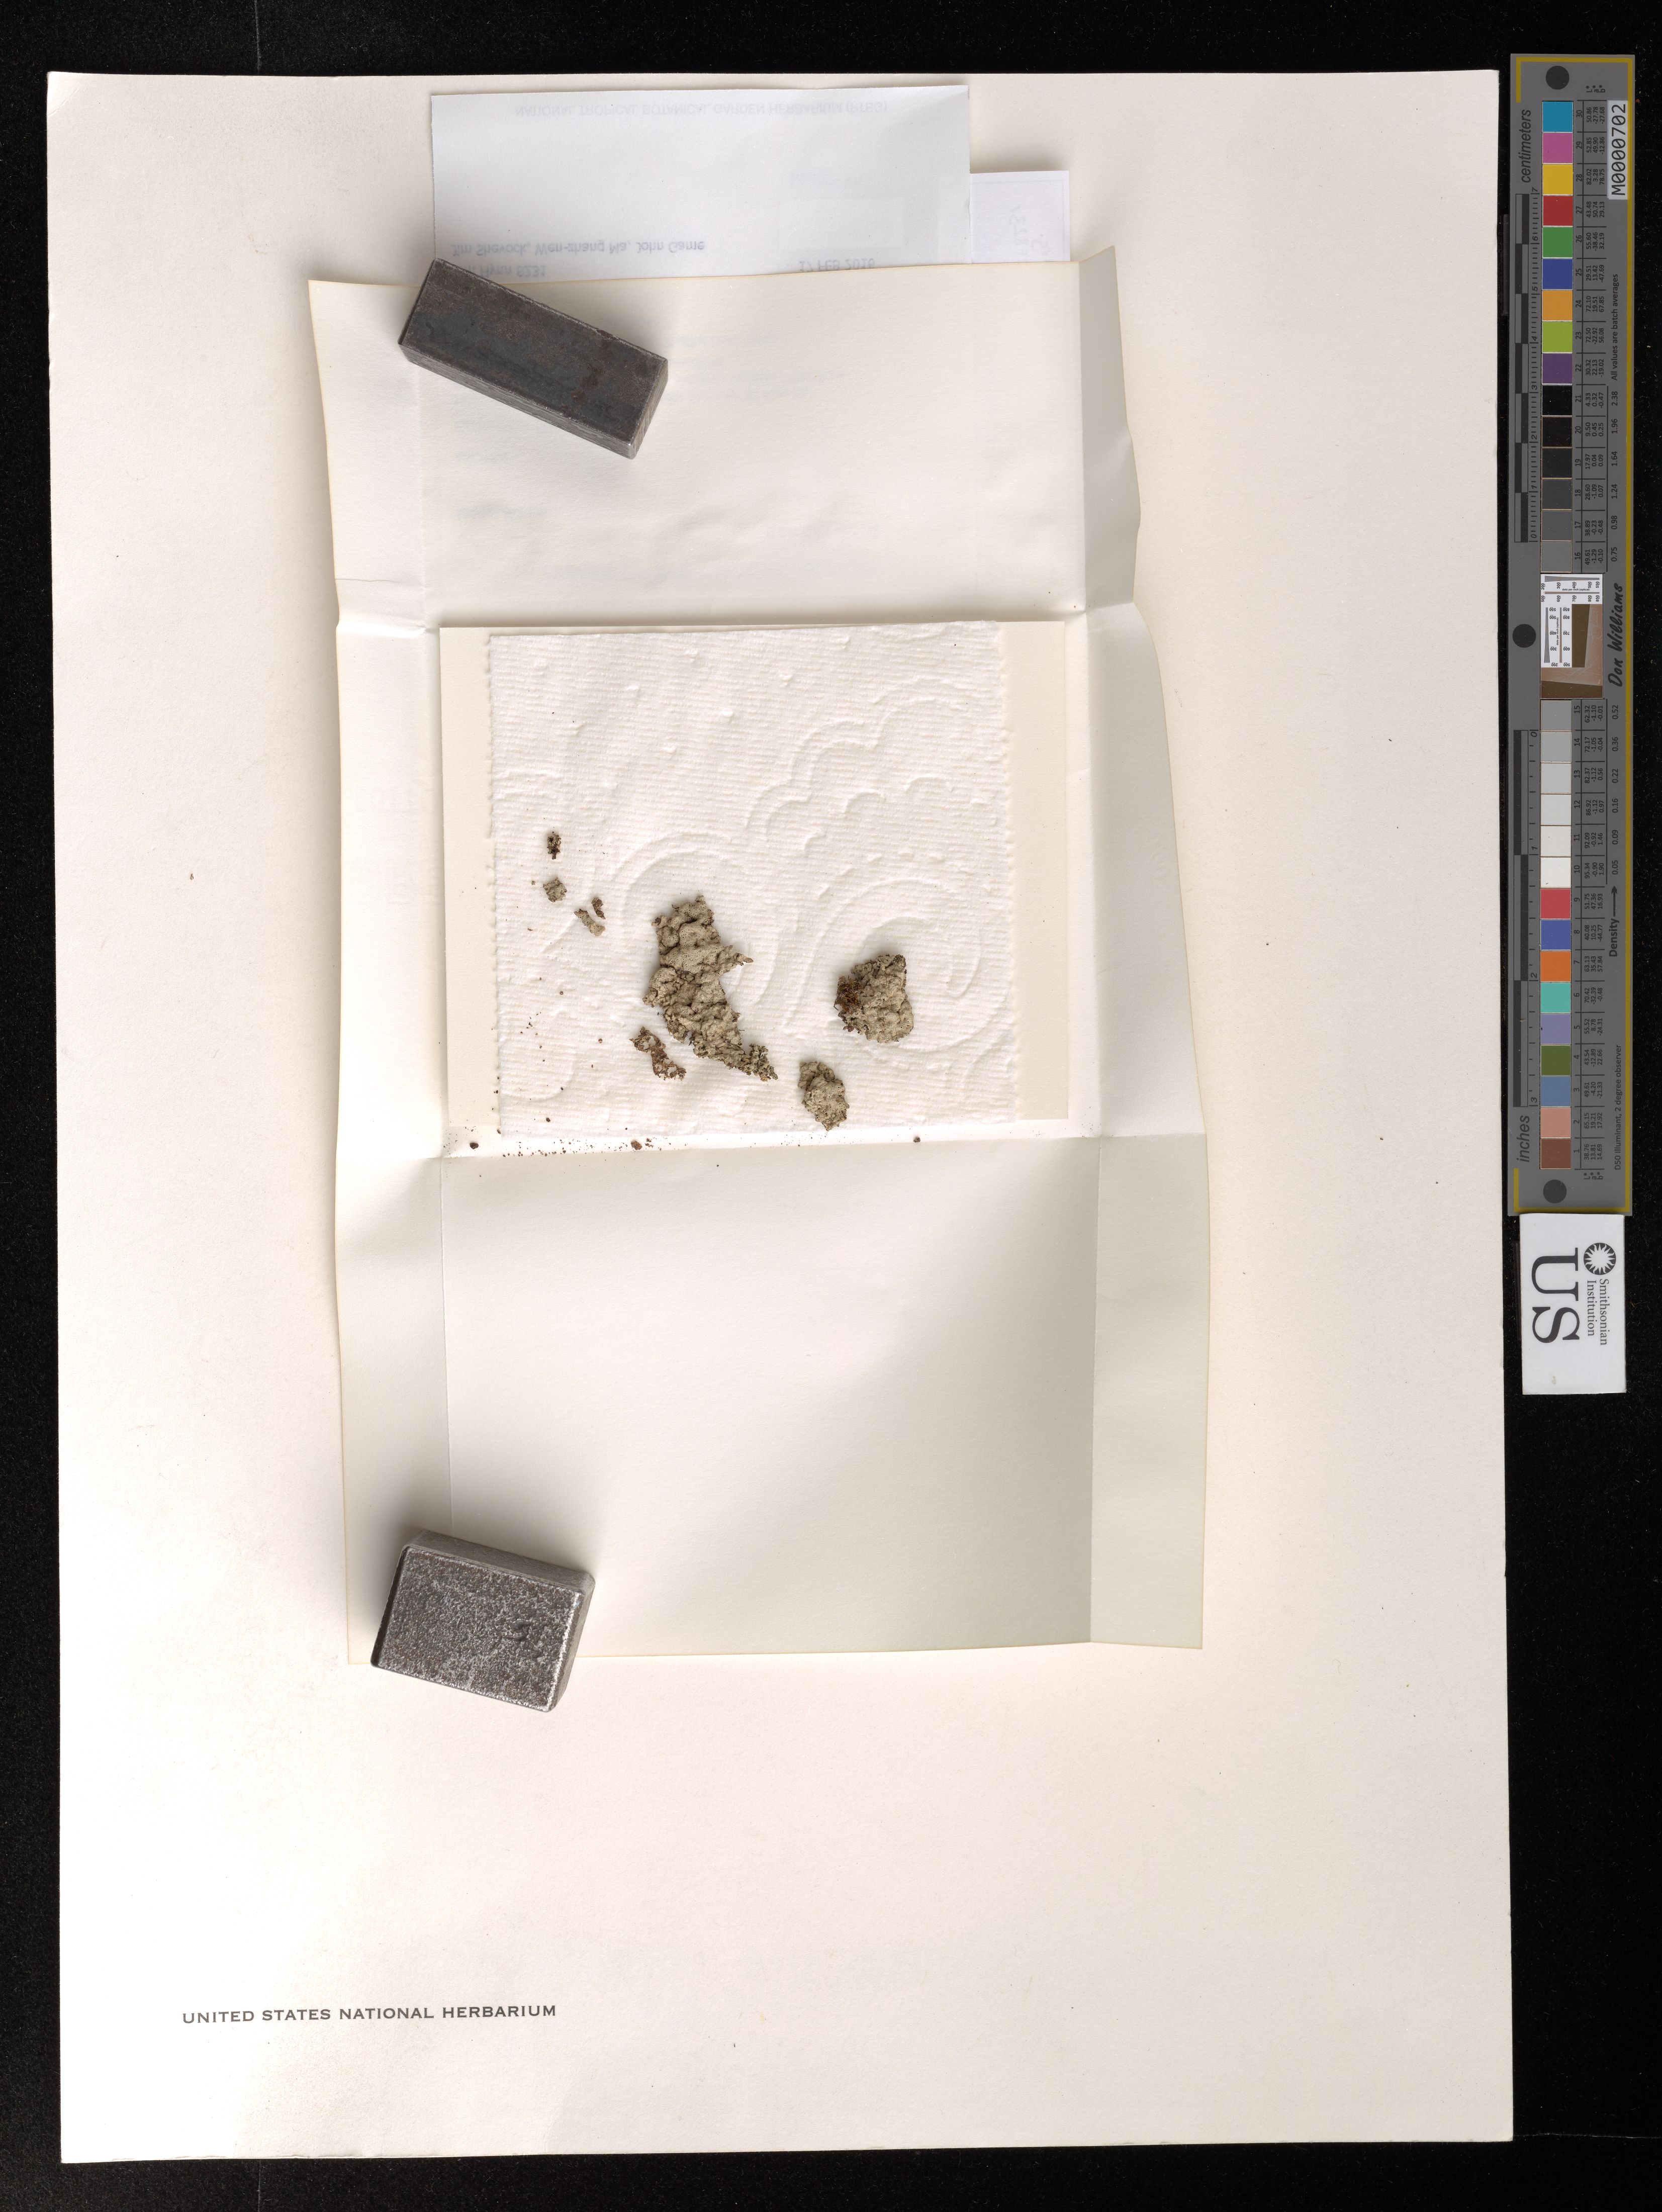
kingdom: Fungi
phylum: Ascomycota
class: Lecanoromycetes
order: Ostropales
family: Graphidaceae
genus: Leptotrema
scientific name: Leptotrema wrightii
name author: (Tuck.) Müll. Arg.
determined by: Smith, C. W.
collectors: T. W. Flynn, J. R. Shevock, W. Ma & J. Game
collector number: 8231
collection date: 2016-02-17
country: United States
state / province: Hawaii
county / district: Kauai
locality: Kauai Lihue District. Hoary Head Range, west from saddle and road to Kipu Kai.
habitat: Secondary vegetatioin. W/ Psidium, Schinus, Psydrax, Passiflora, Cordyline, Stachytarpheta, and Desmodium.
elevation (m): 347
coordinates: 21.927395, -159.393457